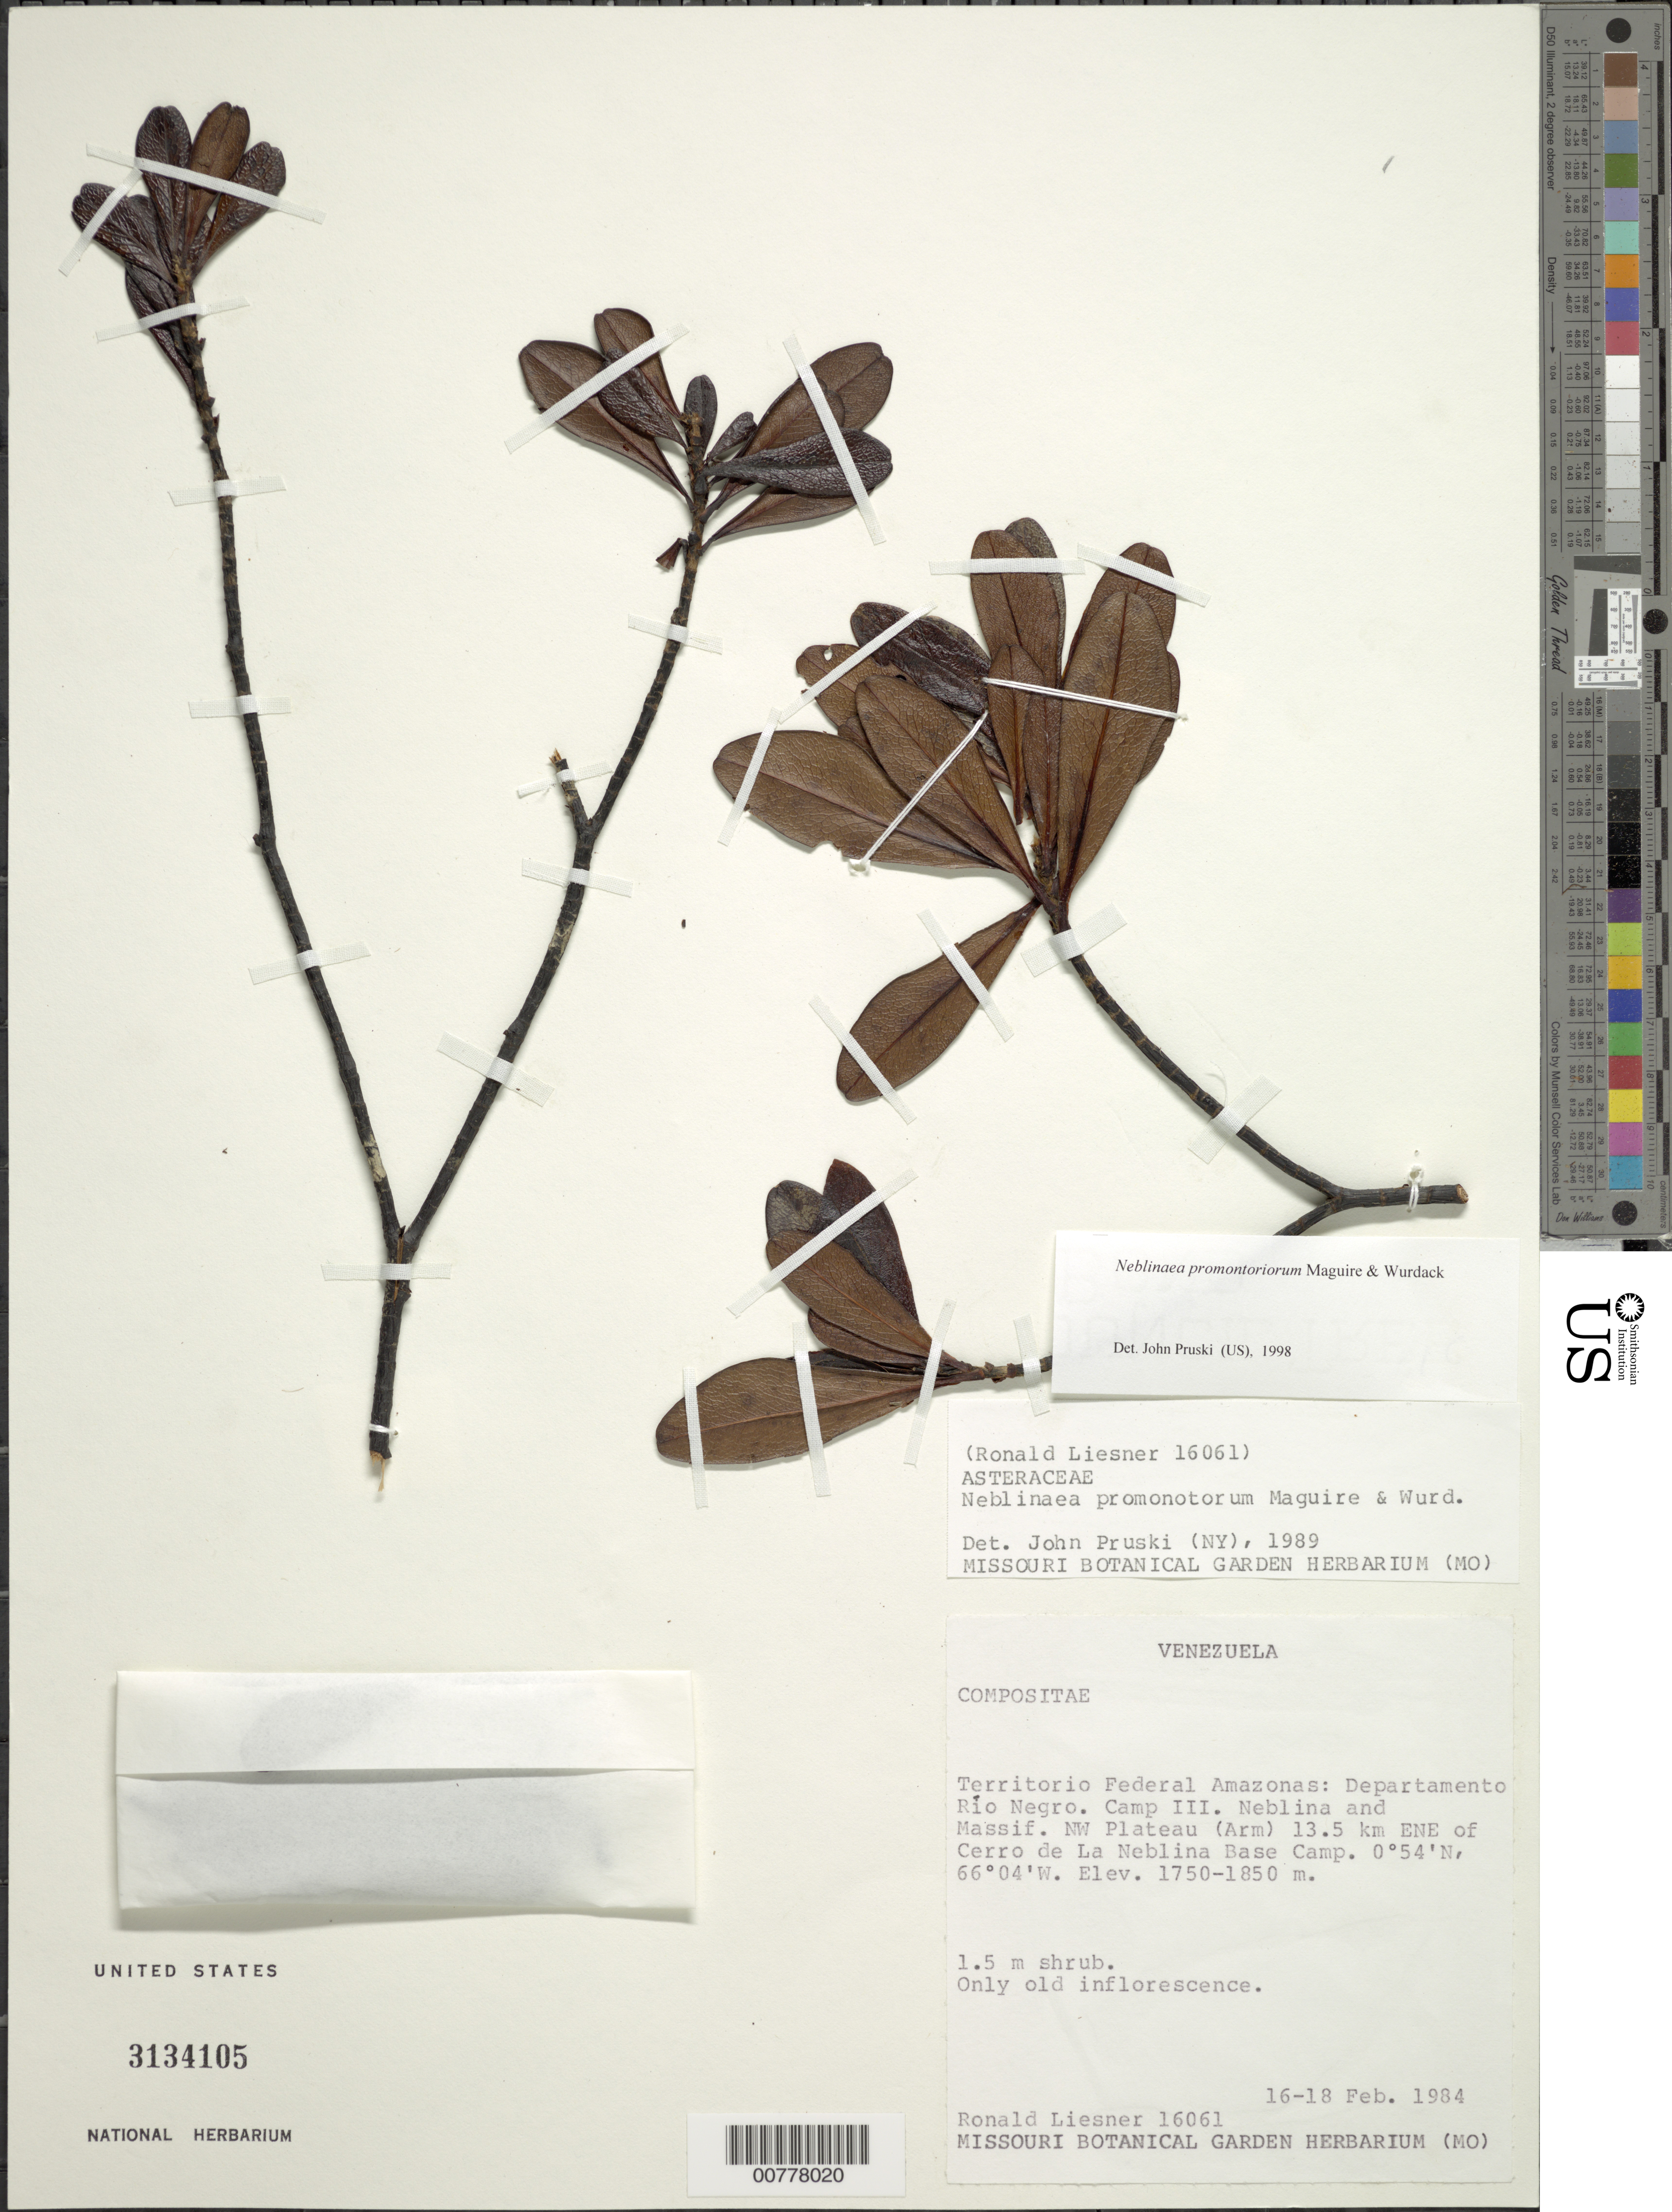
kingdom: Plantae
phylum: Tracheophyta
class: Magnoliopsida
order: Asterales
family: Asteraceae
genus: Neblinaea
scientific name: Neblinaea promontoriorum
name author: Maguire & Wurdack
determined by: Pruski, J. F.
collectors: R. L. Liesner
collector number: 16061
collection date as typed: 16-Feb-84 to 18-Feb-84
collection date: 1984-02-16/1984-02-18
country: Venezuela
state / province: Amazonas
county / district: Río Negro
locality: Cerro de La Neblina Base Camp, Camp III, Neblina & Massif, NW Plateau, 13.5 km ENE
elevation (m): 1750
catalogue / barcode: US 3134105